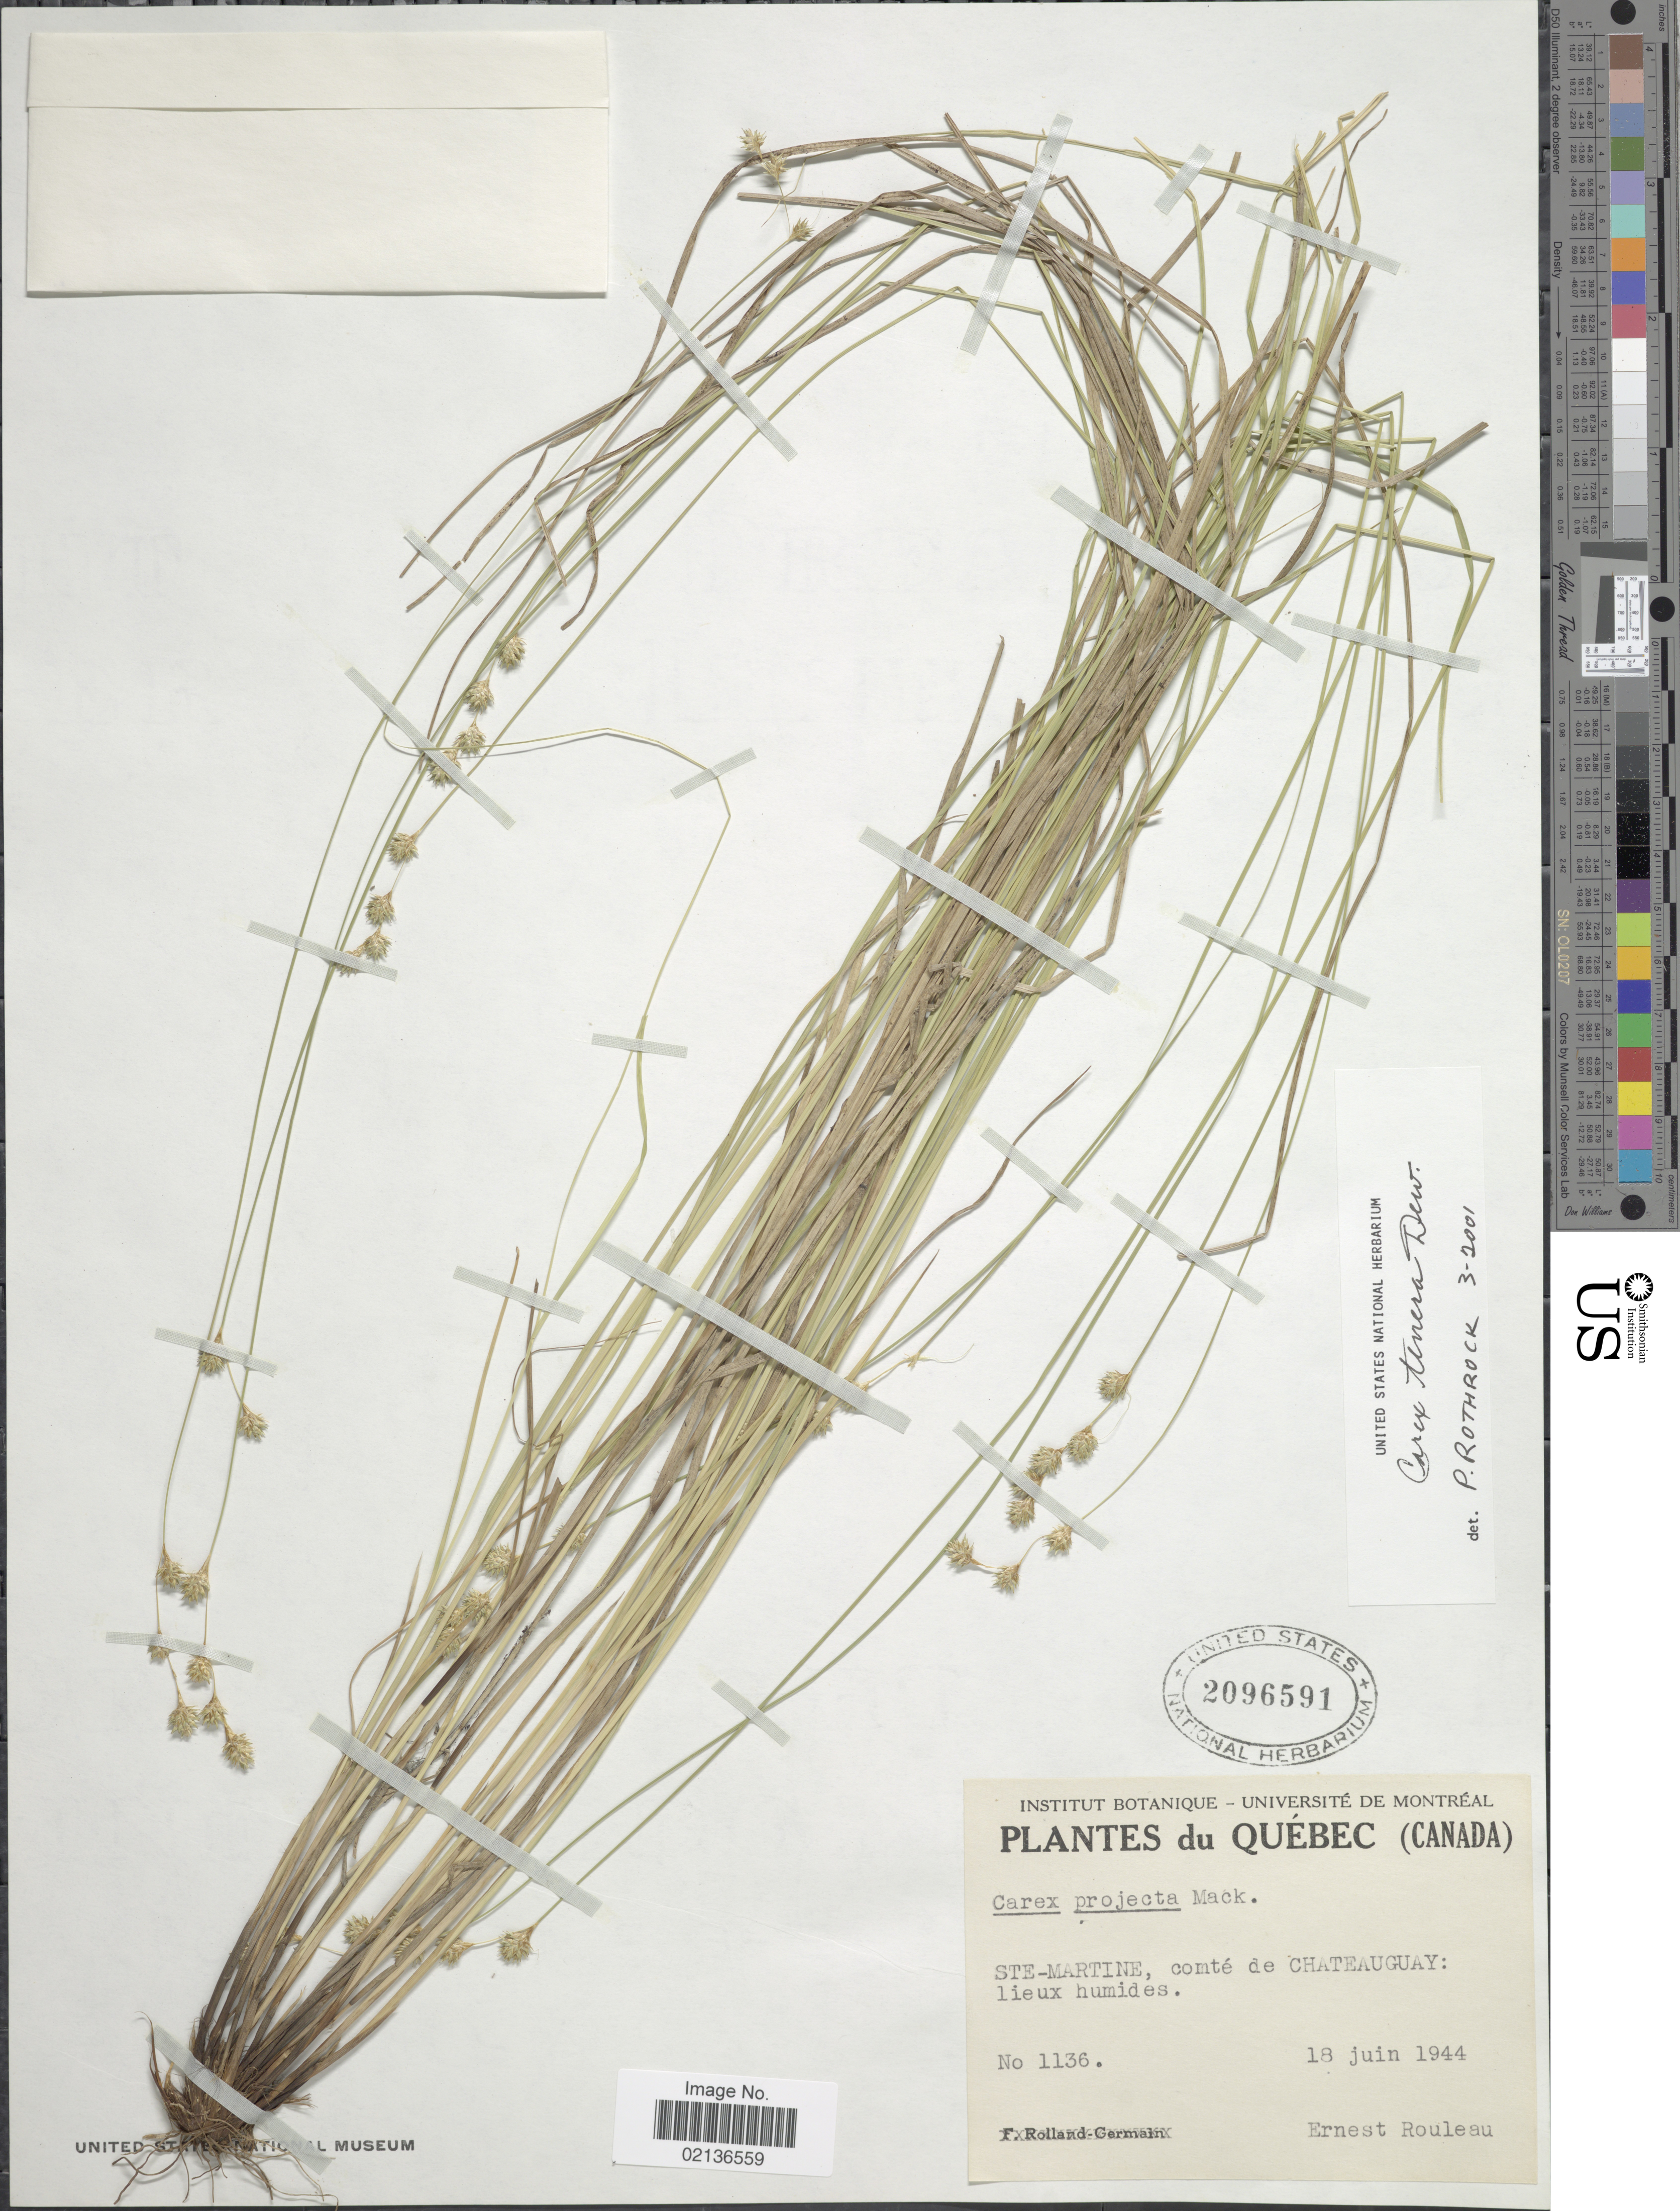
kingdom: Plantae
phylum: Tracheophyta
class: Liliopsida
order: Poales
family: Cyperaceae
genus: Carex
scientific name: Carex tenera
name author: Dewey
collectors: J. Rouleau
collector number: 1136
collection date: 1944-06-18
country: Canada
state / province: Quebec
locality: Ste-Martine, comte de Chateauguay: lieux humides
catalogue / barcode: US 2096591